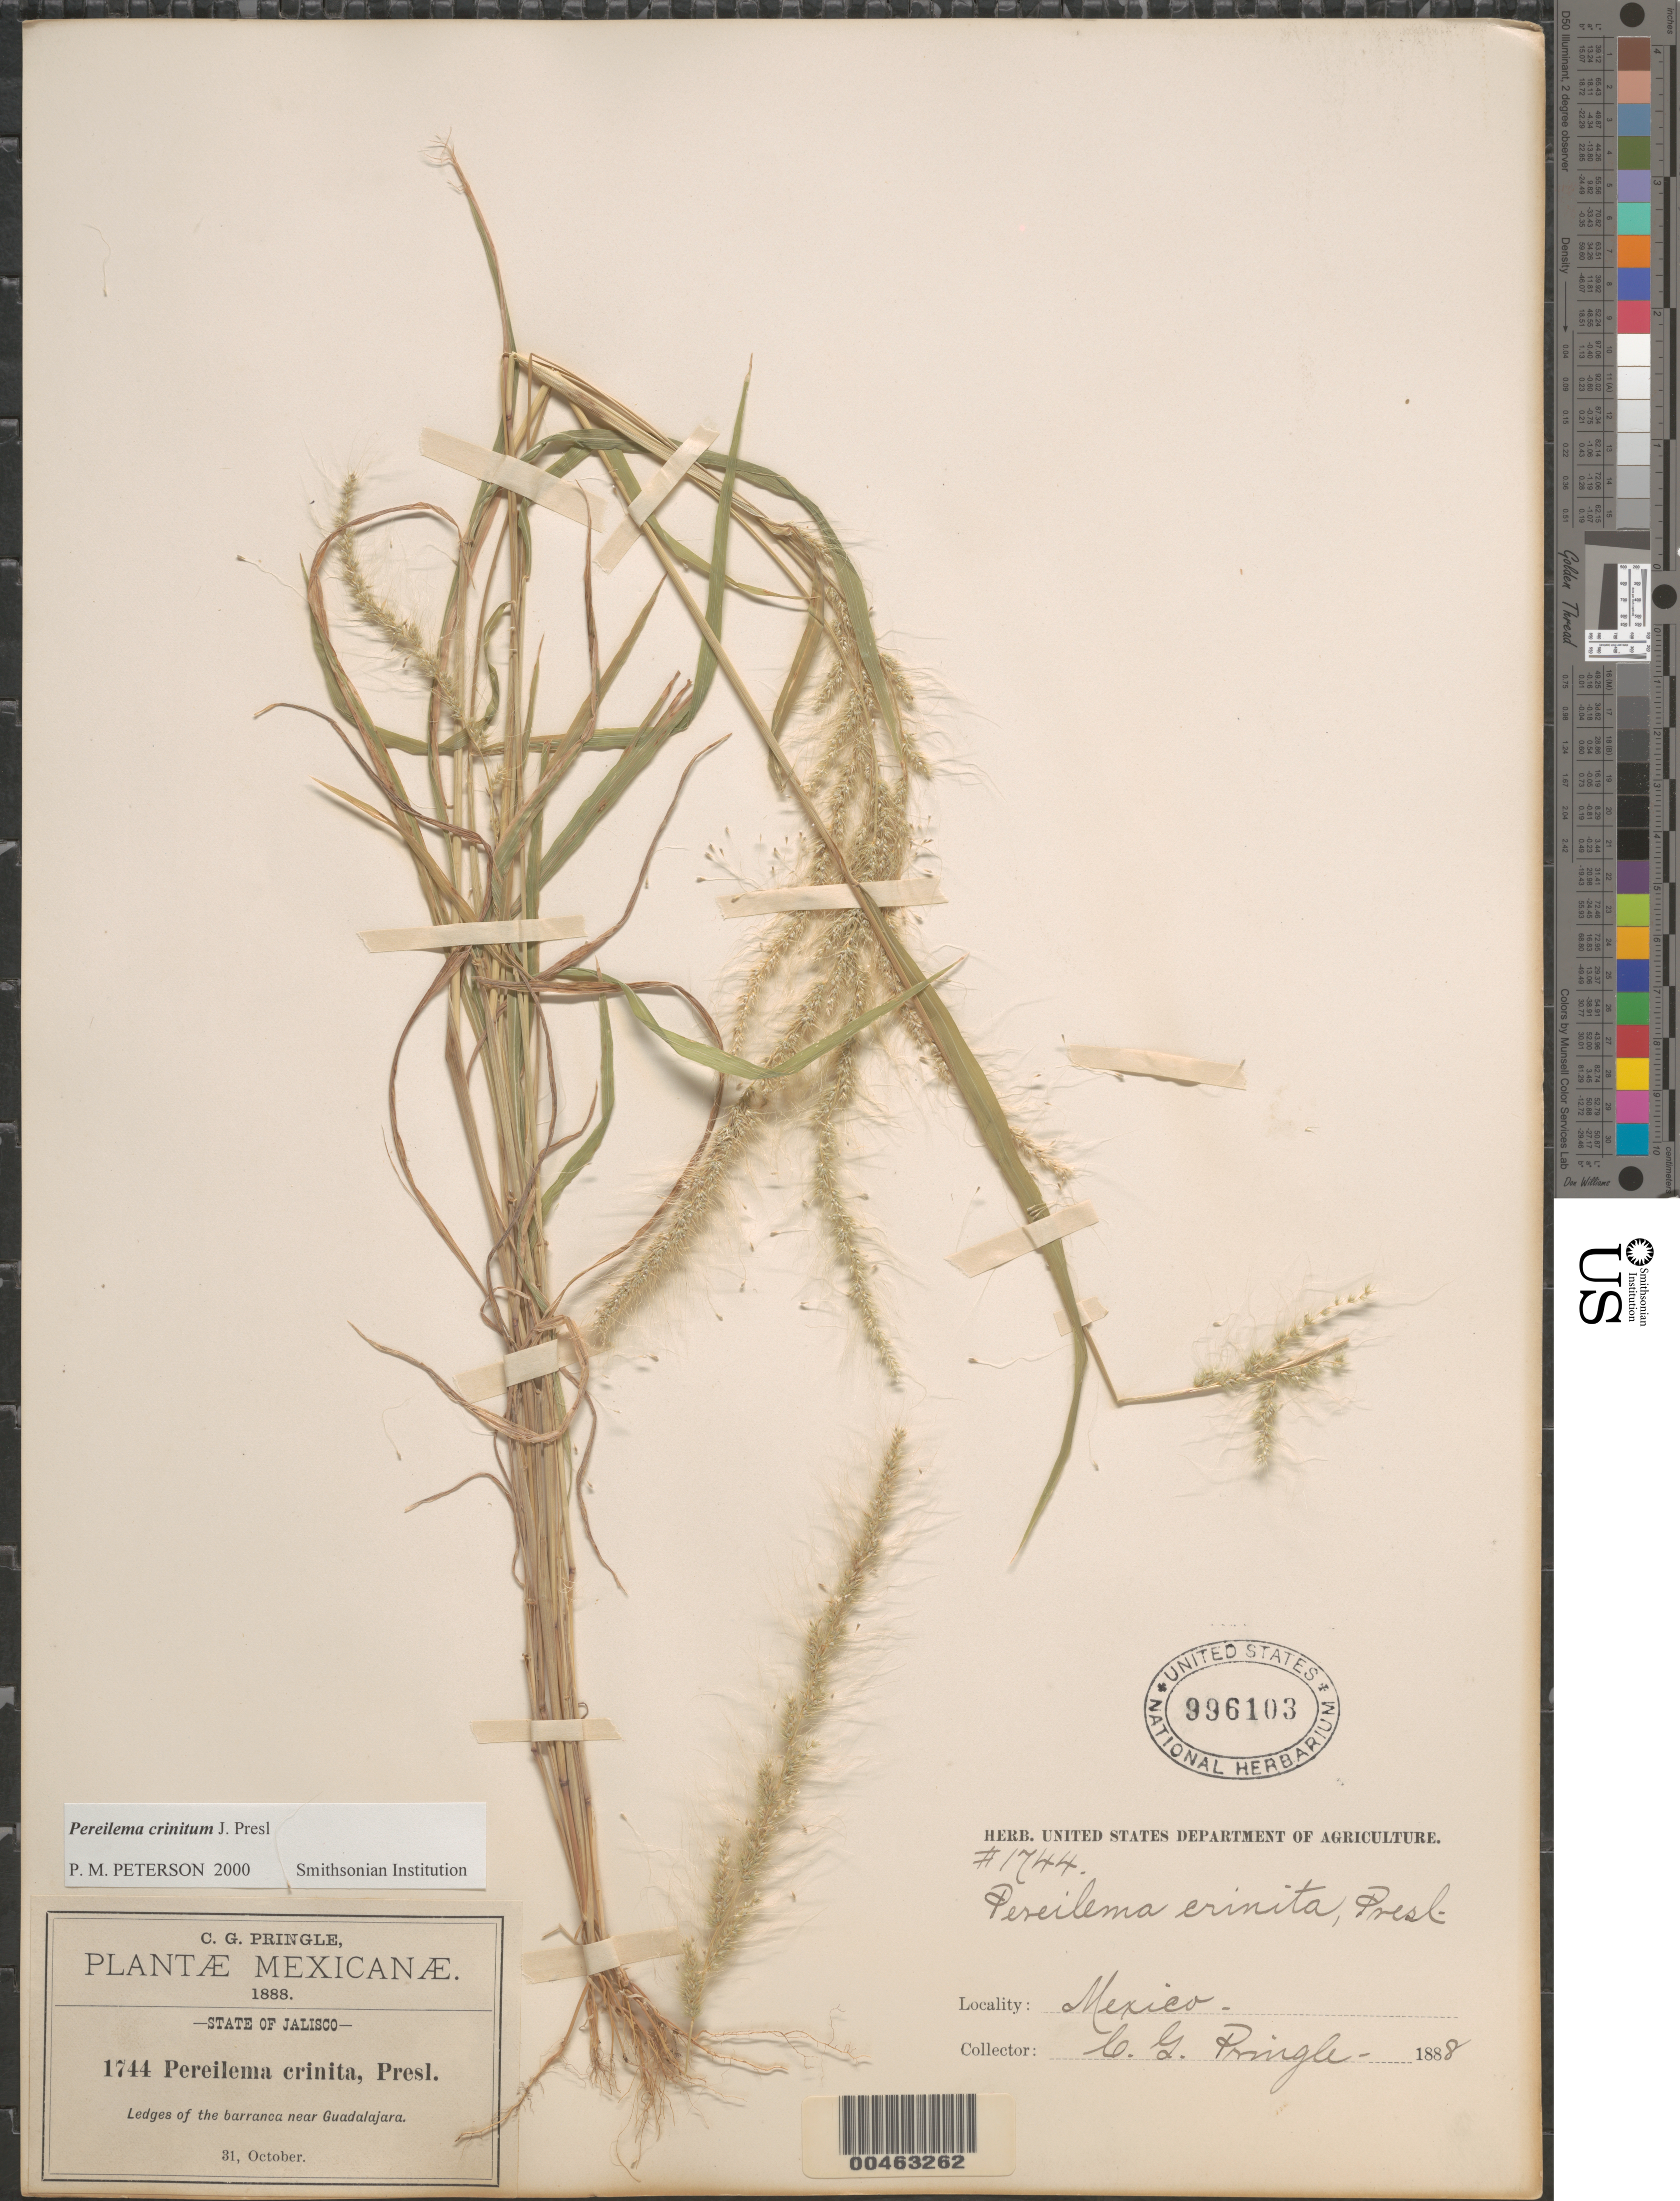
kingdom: Plantae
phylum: Tracheophyta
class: Liliopsida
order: Poales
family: Poaceae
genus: Pereilema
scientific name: Pereilema crinitum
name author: J. Presl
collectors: C. G. Pringle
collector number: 1744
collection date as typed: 31 Oct 1888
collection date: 1888-10-31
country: Mexico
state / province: Jalisco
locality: Near Guadalajara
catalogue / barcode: US 996103